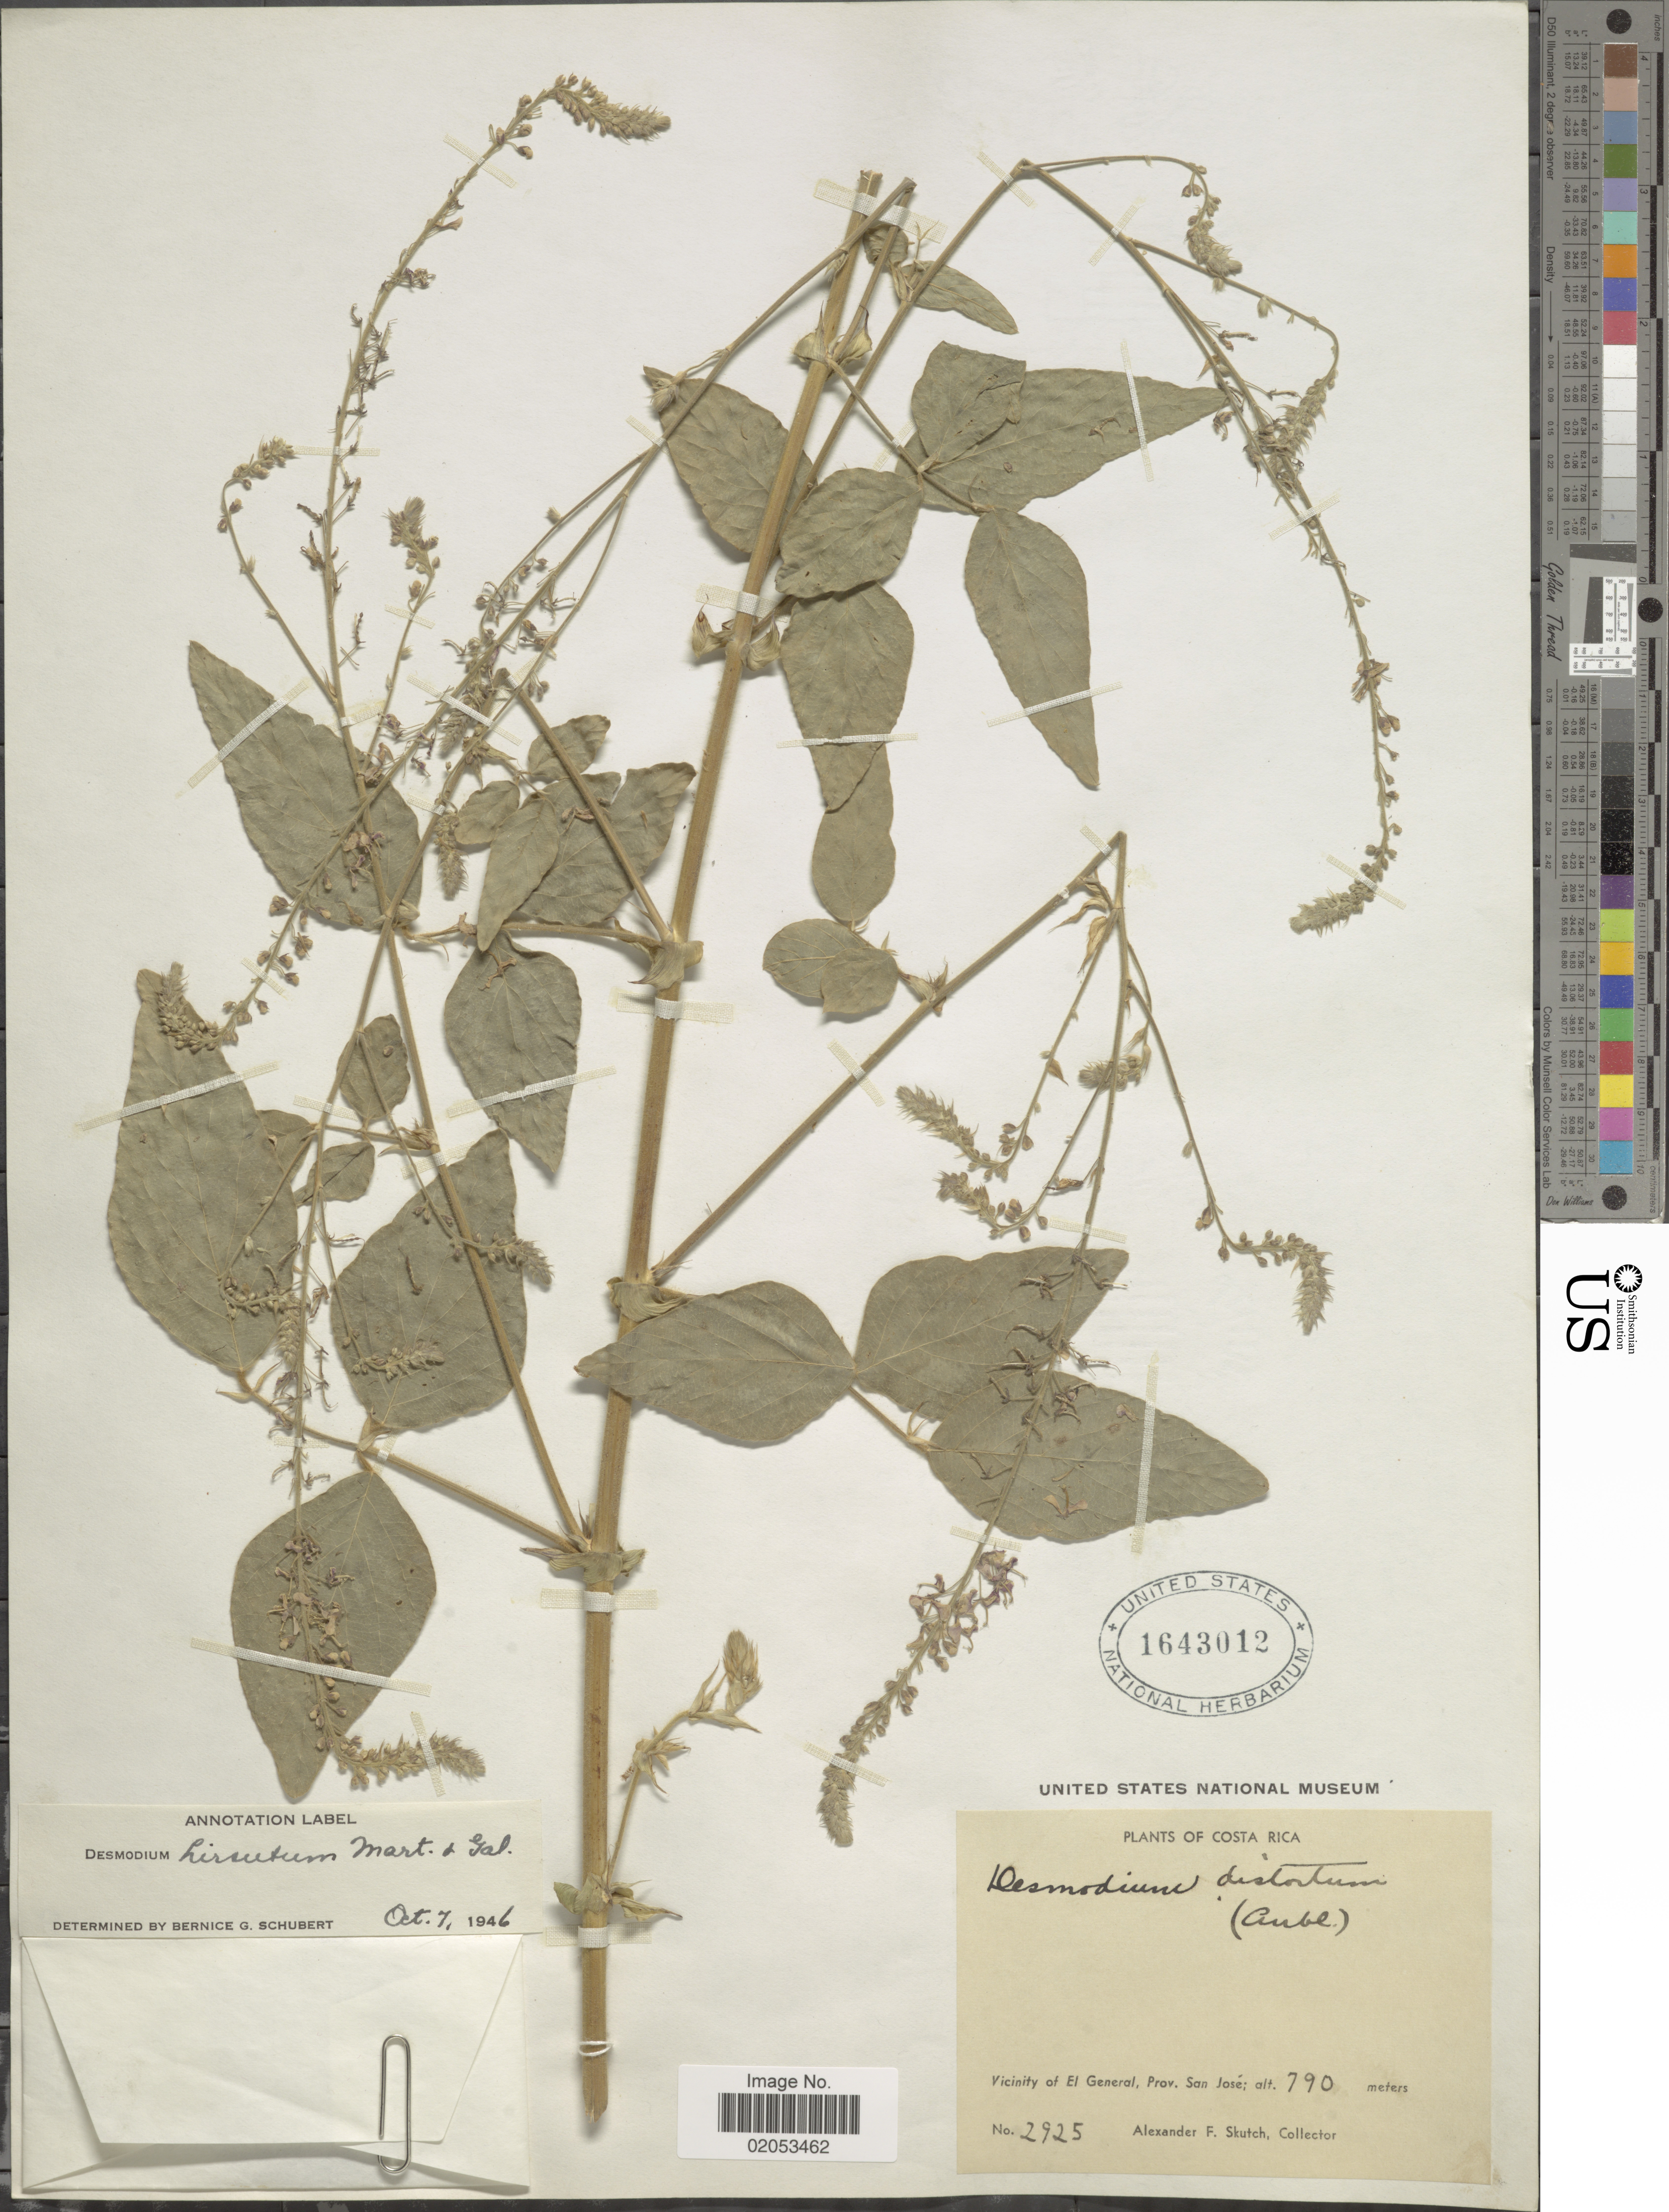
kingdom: Plantae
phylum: Tracheophyta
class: Magnoliopsida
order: Fabales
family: Fabaceae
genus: Desmodium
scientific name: Desmodium hirsutum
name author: M. Martens & Galeotti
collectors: A. F. Skutch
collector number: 2925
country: Costa Rica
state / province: San José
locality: Vicinity of El General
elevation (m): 790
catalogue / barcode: US 1643012